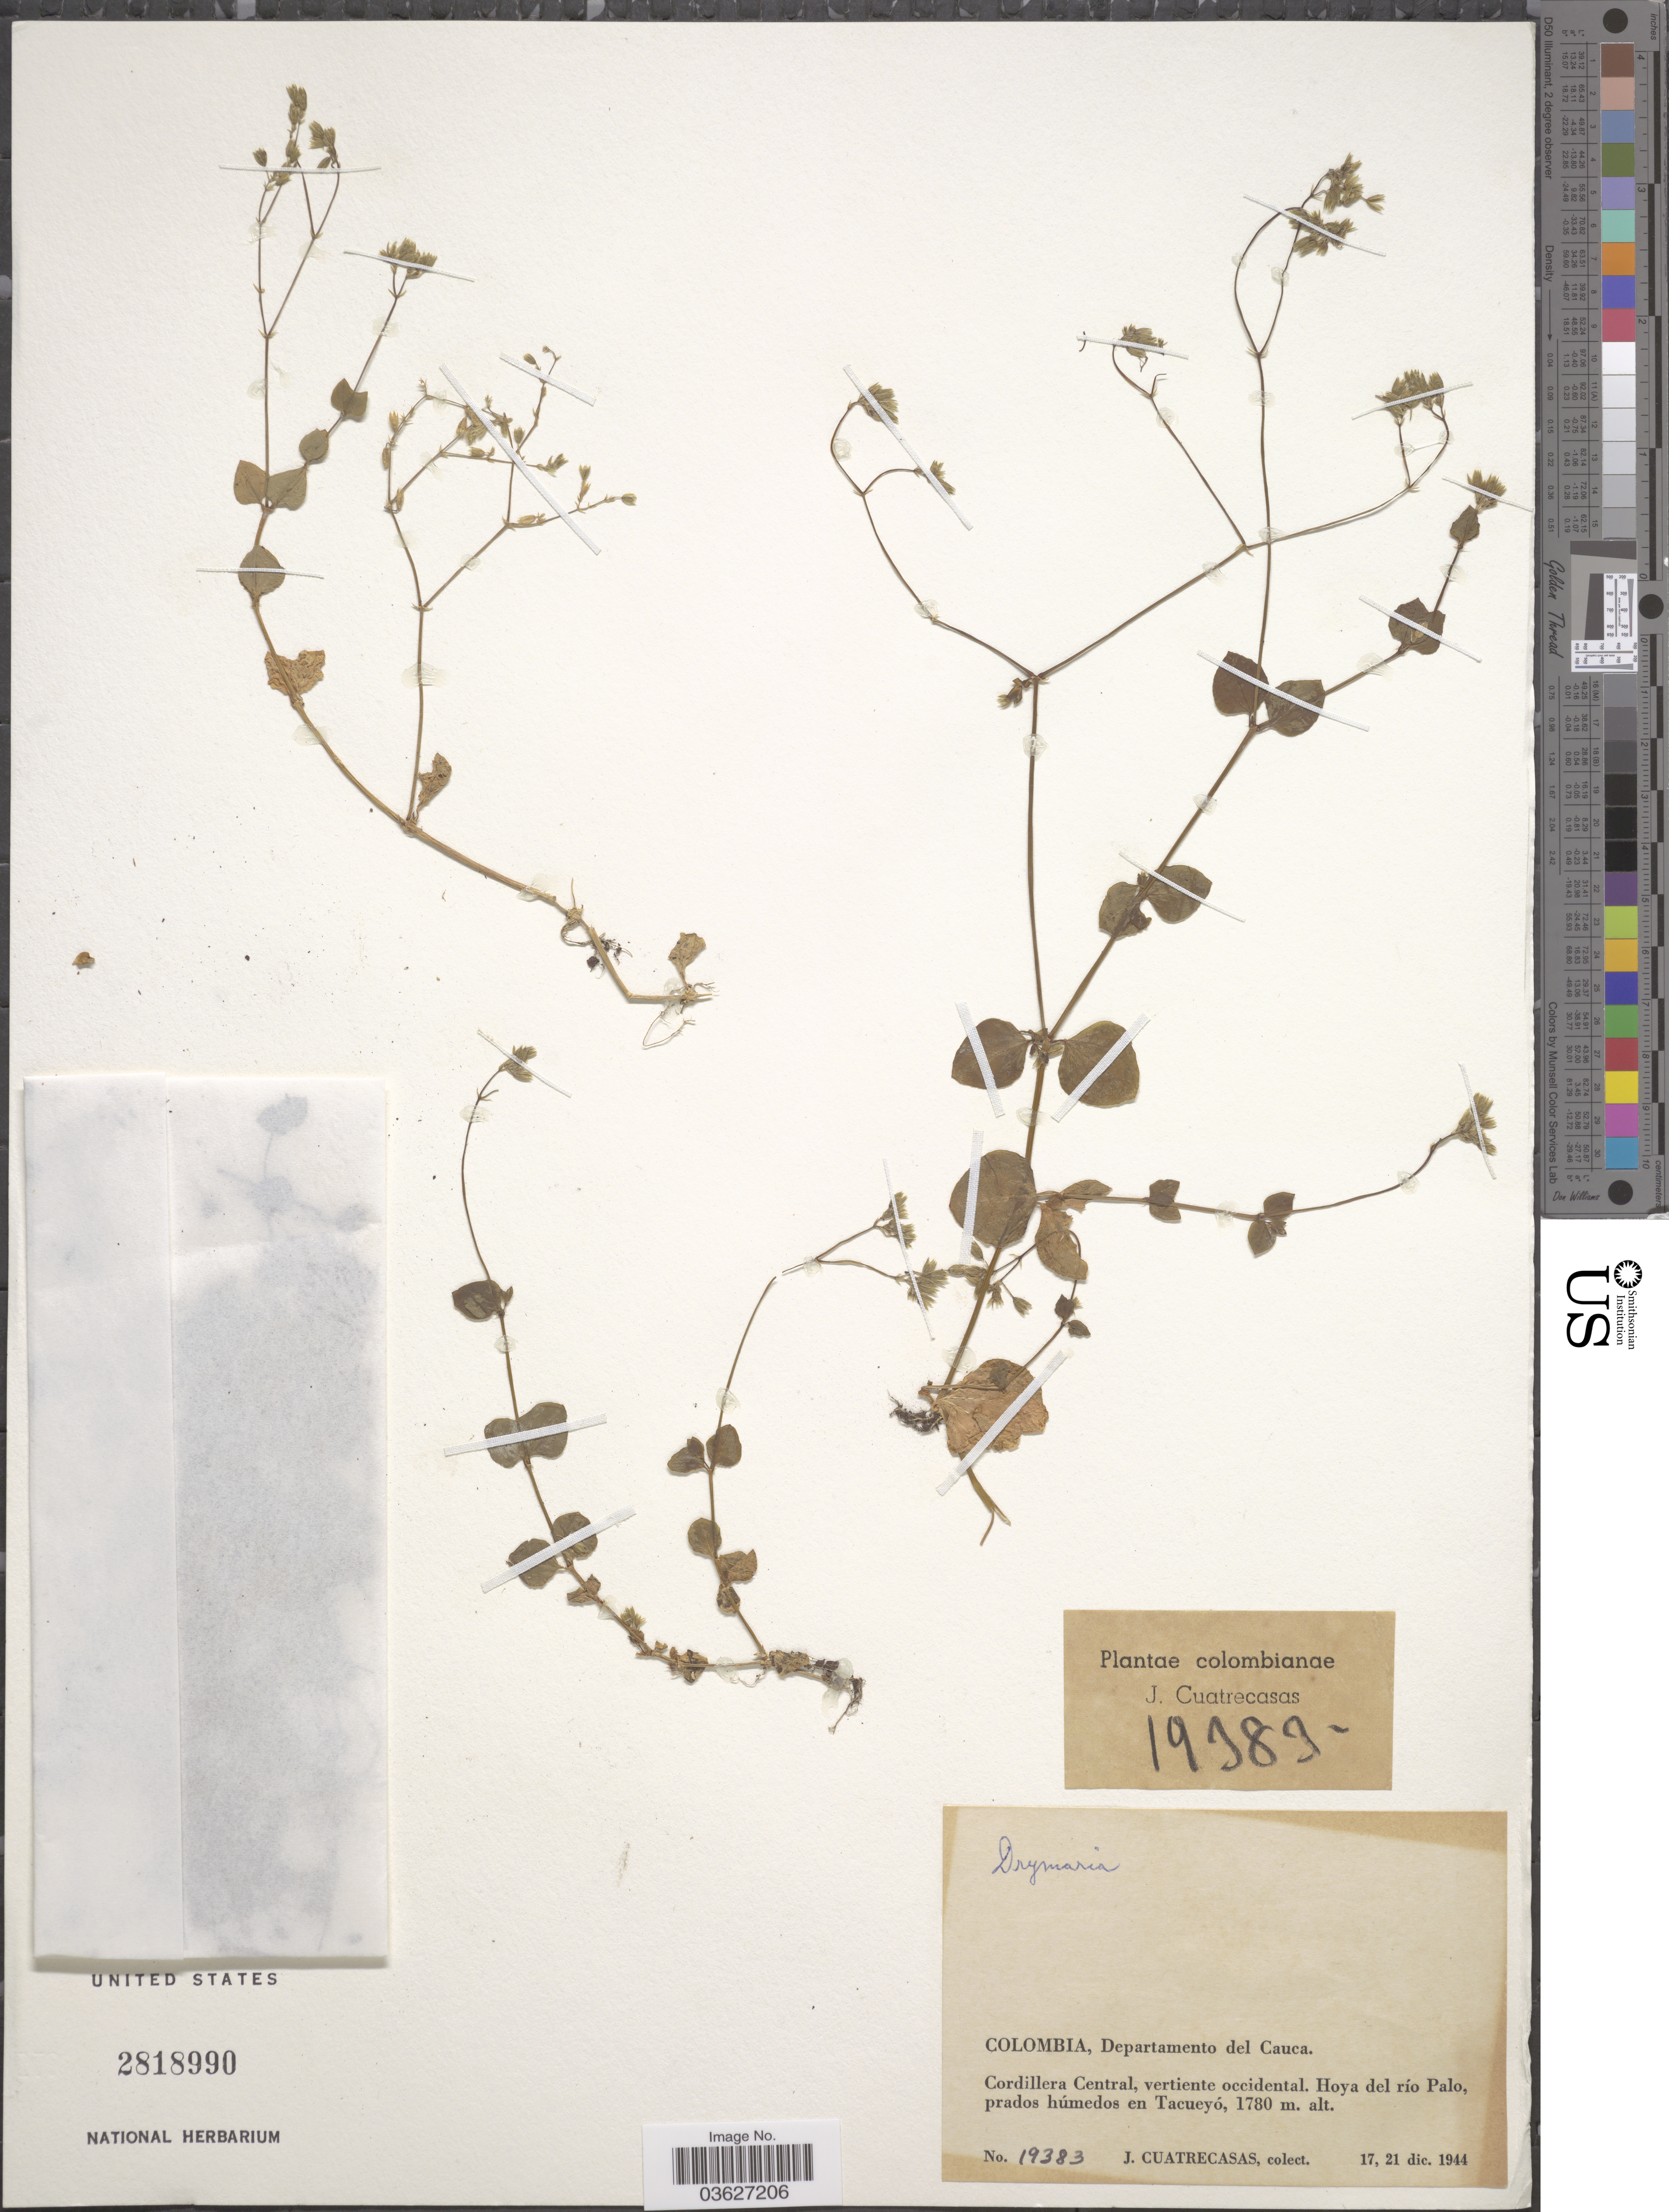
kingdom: Plantae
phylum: Tracheophyta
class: Magnoliopsida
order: Caryophyllales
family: Caryophyllaceae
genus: Drymaria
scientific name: Drymaria sp.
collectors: J. Cuatrecasas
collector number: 19383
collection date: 1944-12-17/1944-12-21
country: Colombia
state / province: Cauca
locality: Departamento del Cauca. Cordillera Central, vertiente occidental. Hoya del río Palo, prados húmedos en Tacueyó.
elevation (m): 1780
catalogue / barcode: US 2818990